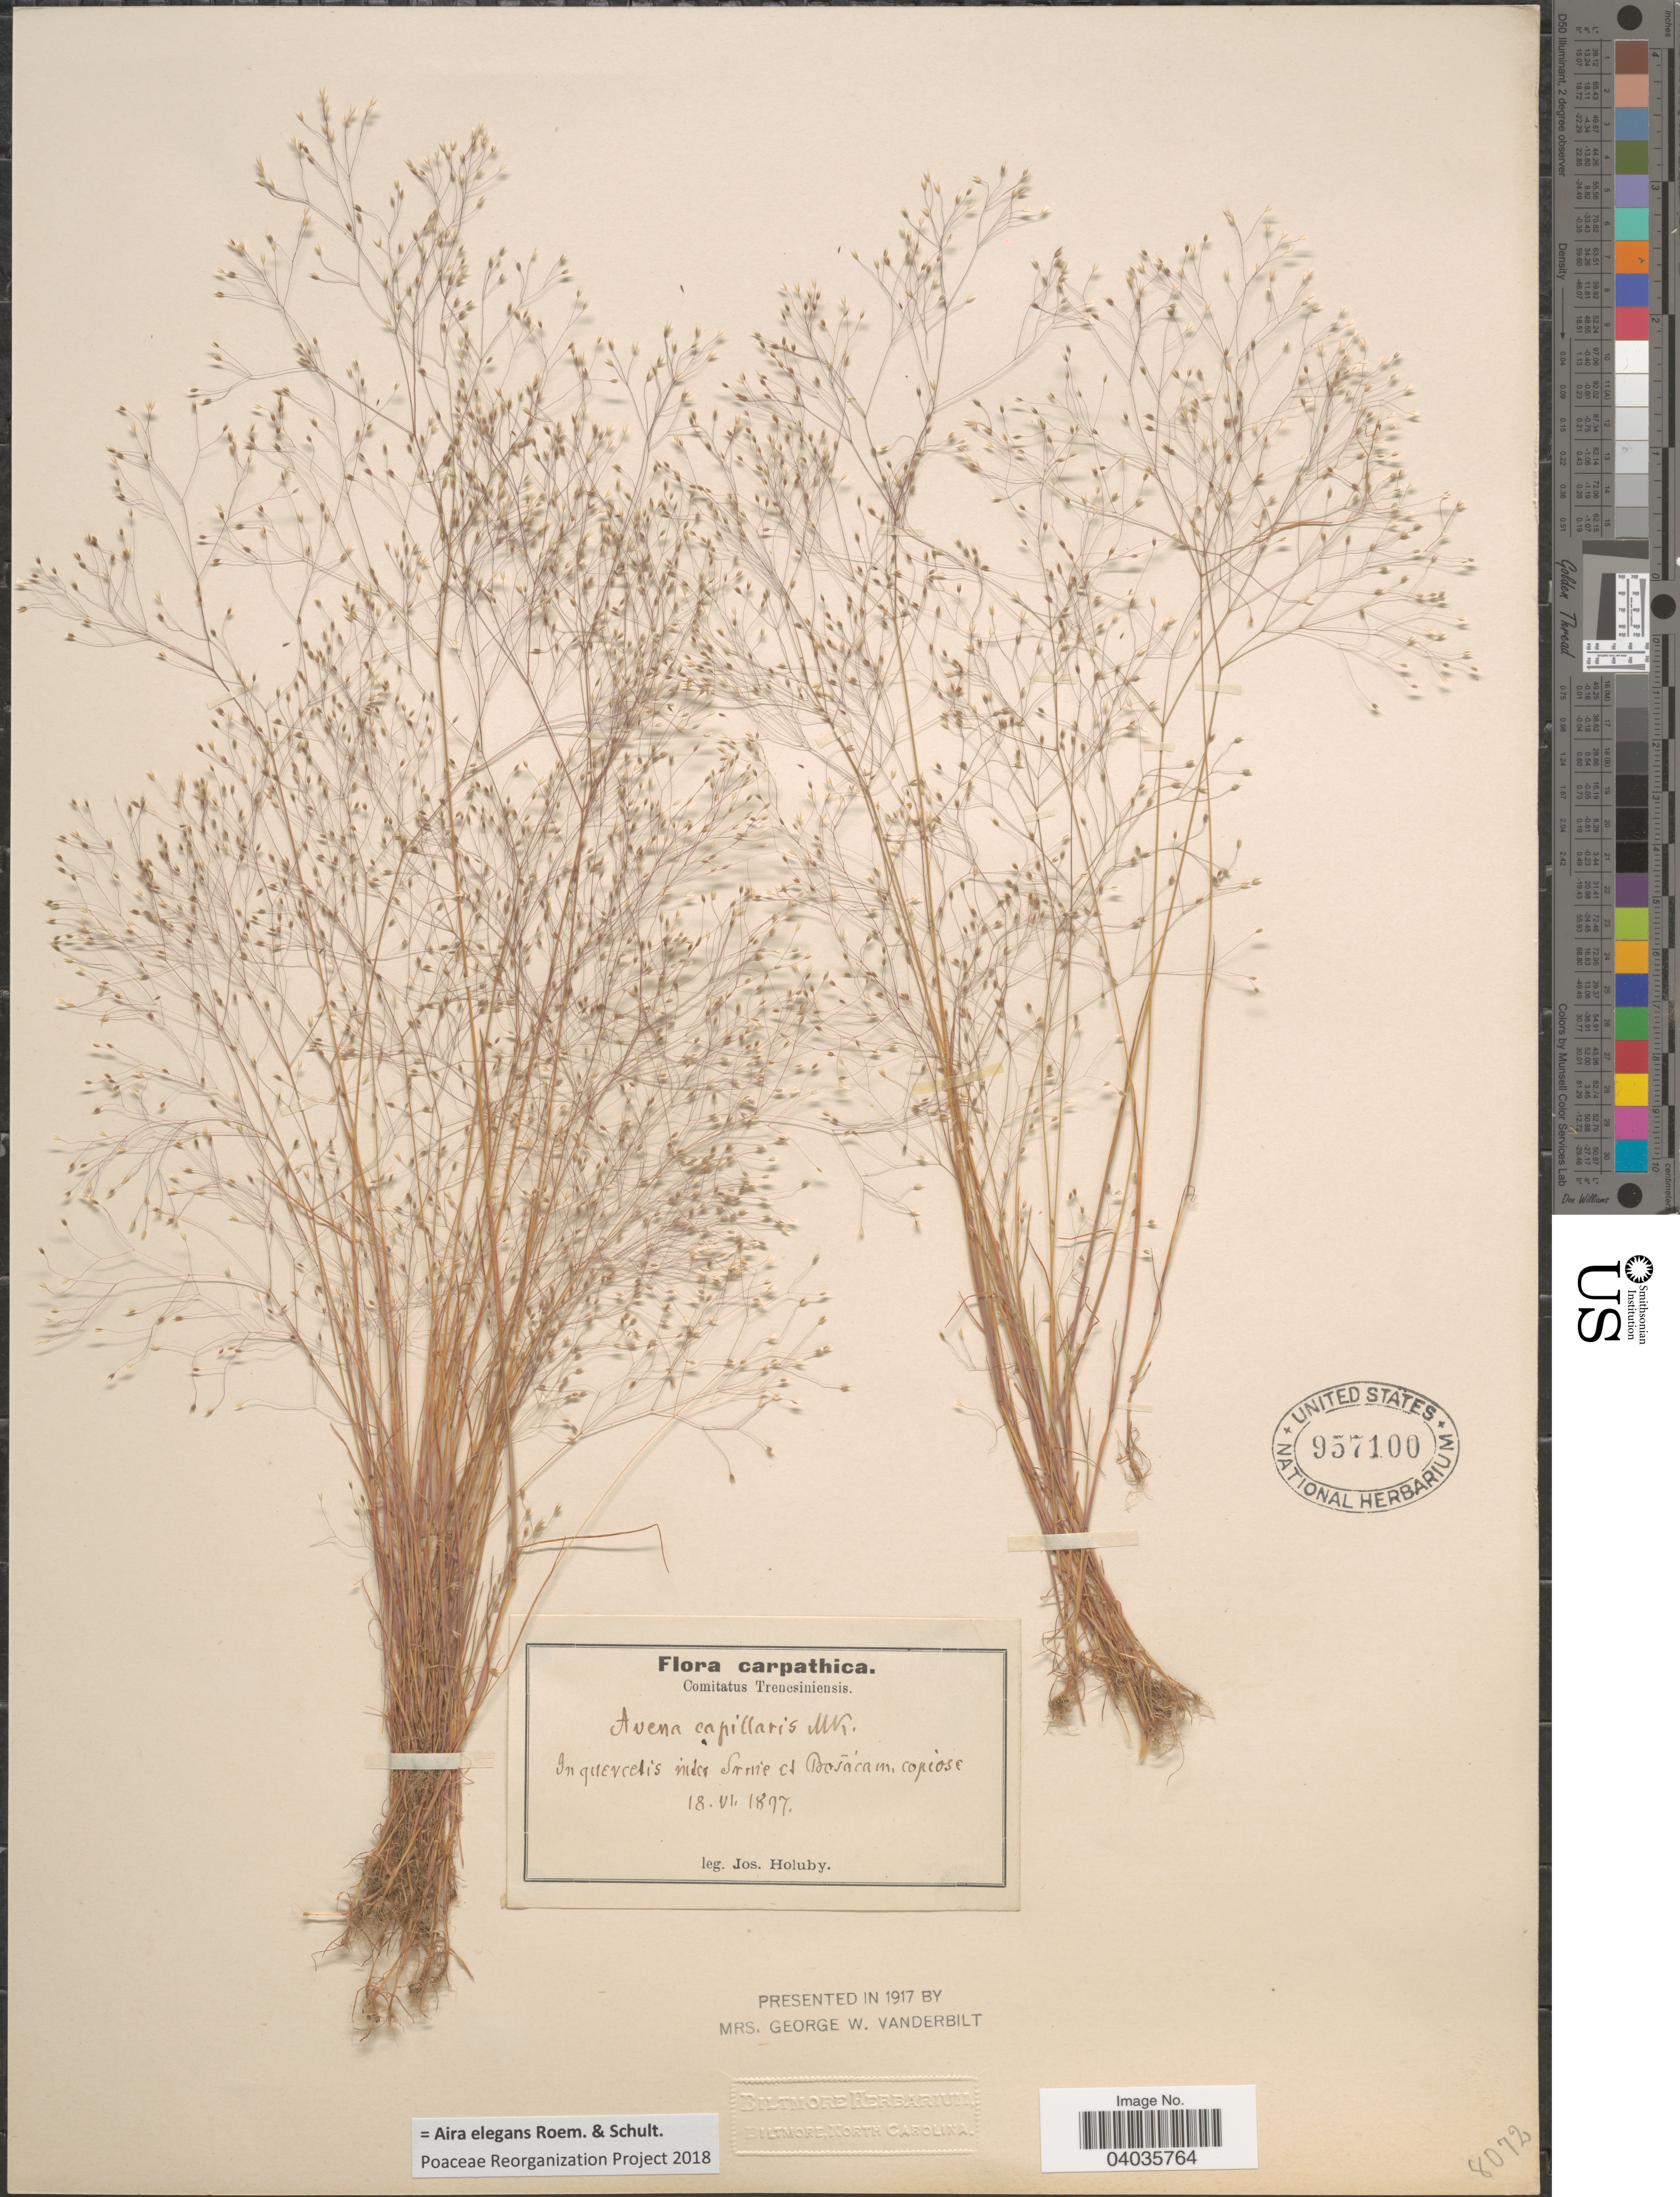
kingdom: Plantae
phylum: Tracheophyta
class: Liliopsida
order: Poales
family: Poaceae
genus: Aira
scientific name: Aira elegans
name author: L.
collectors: J. Holuby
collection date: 1897-06-18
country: Slovakia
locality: Carpathica. In quercetis indes Syrie ad Bosacam, copiose.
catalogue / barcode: US 957100